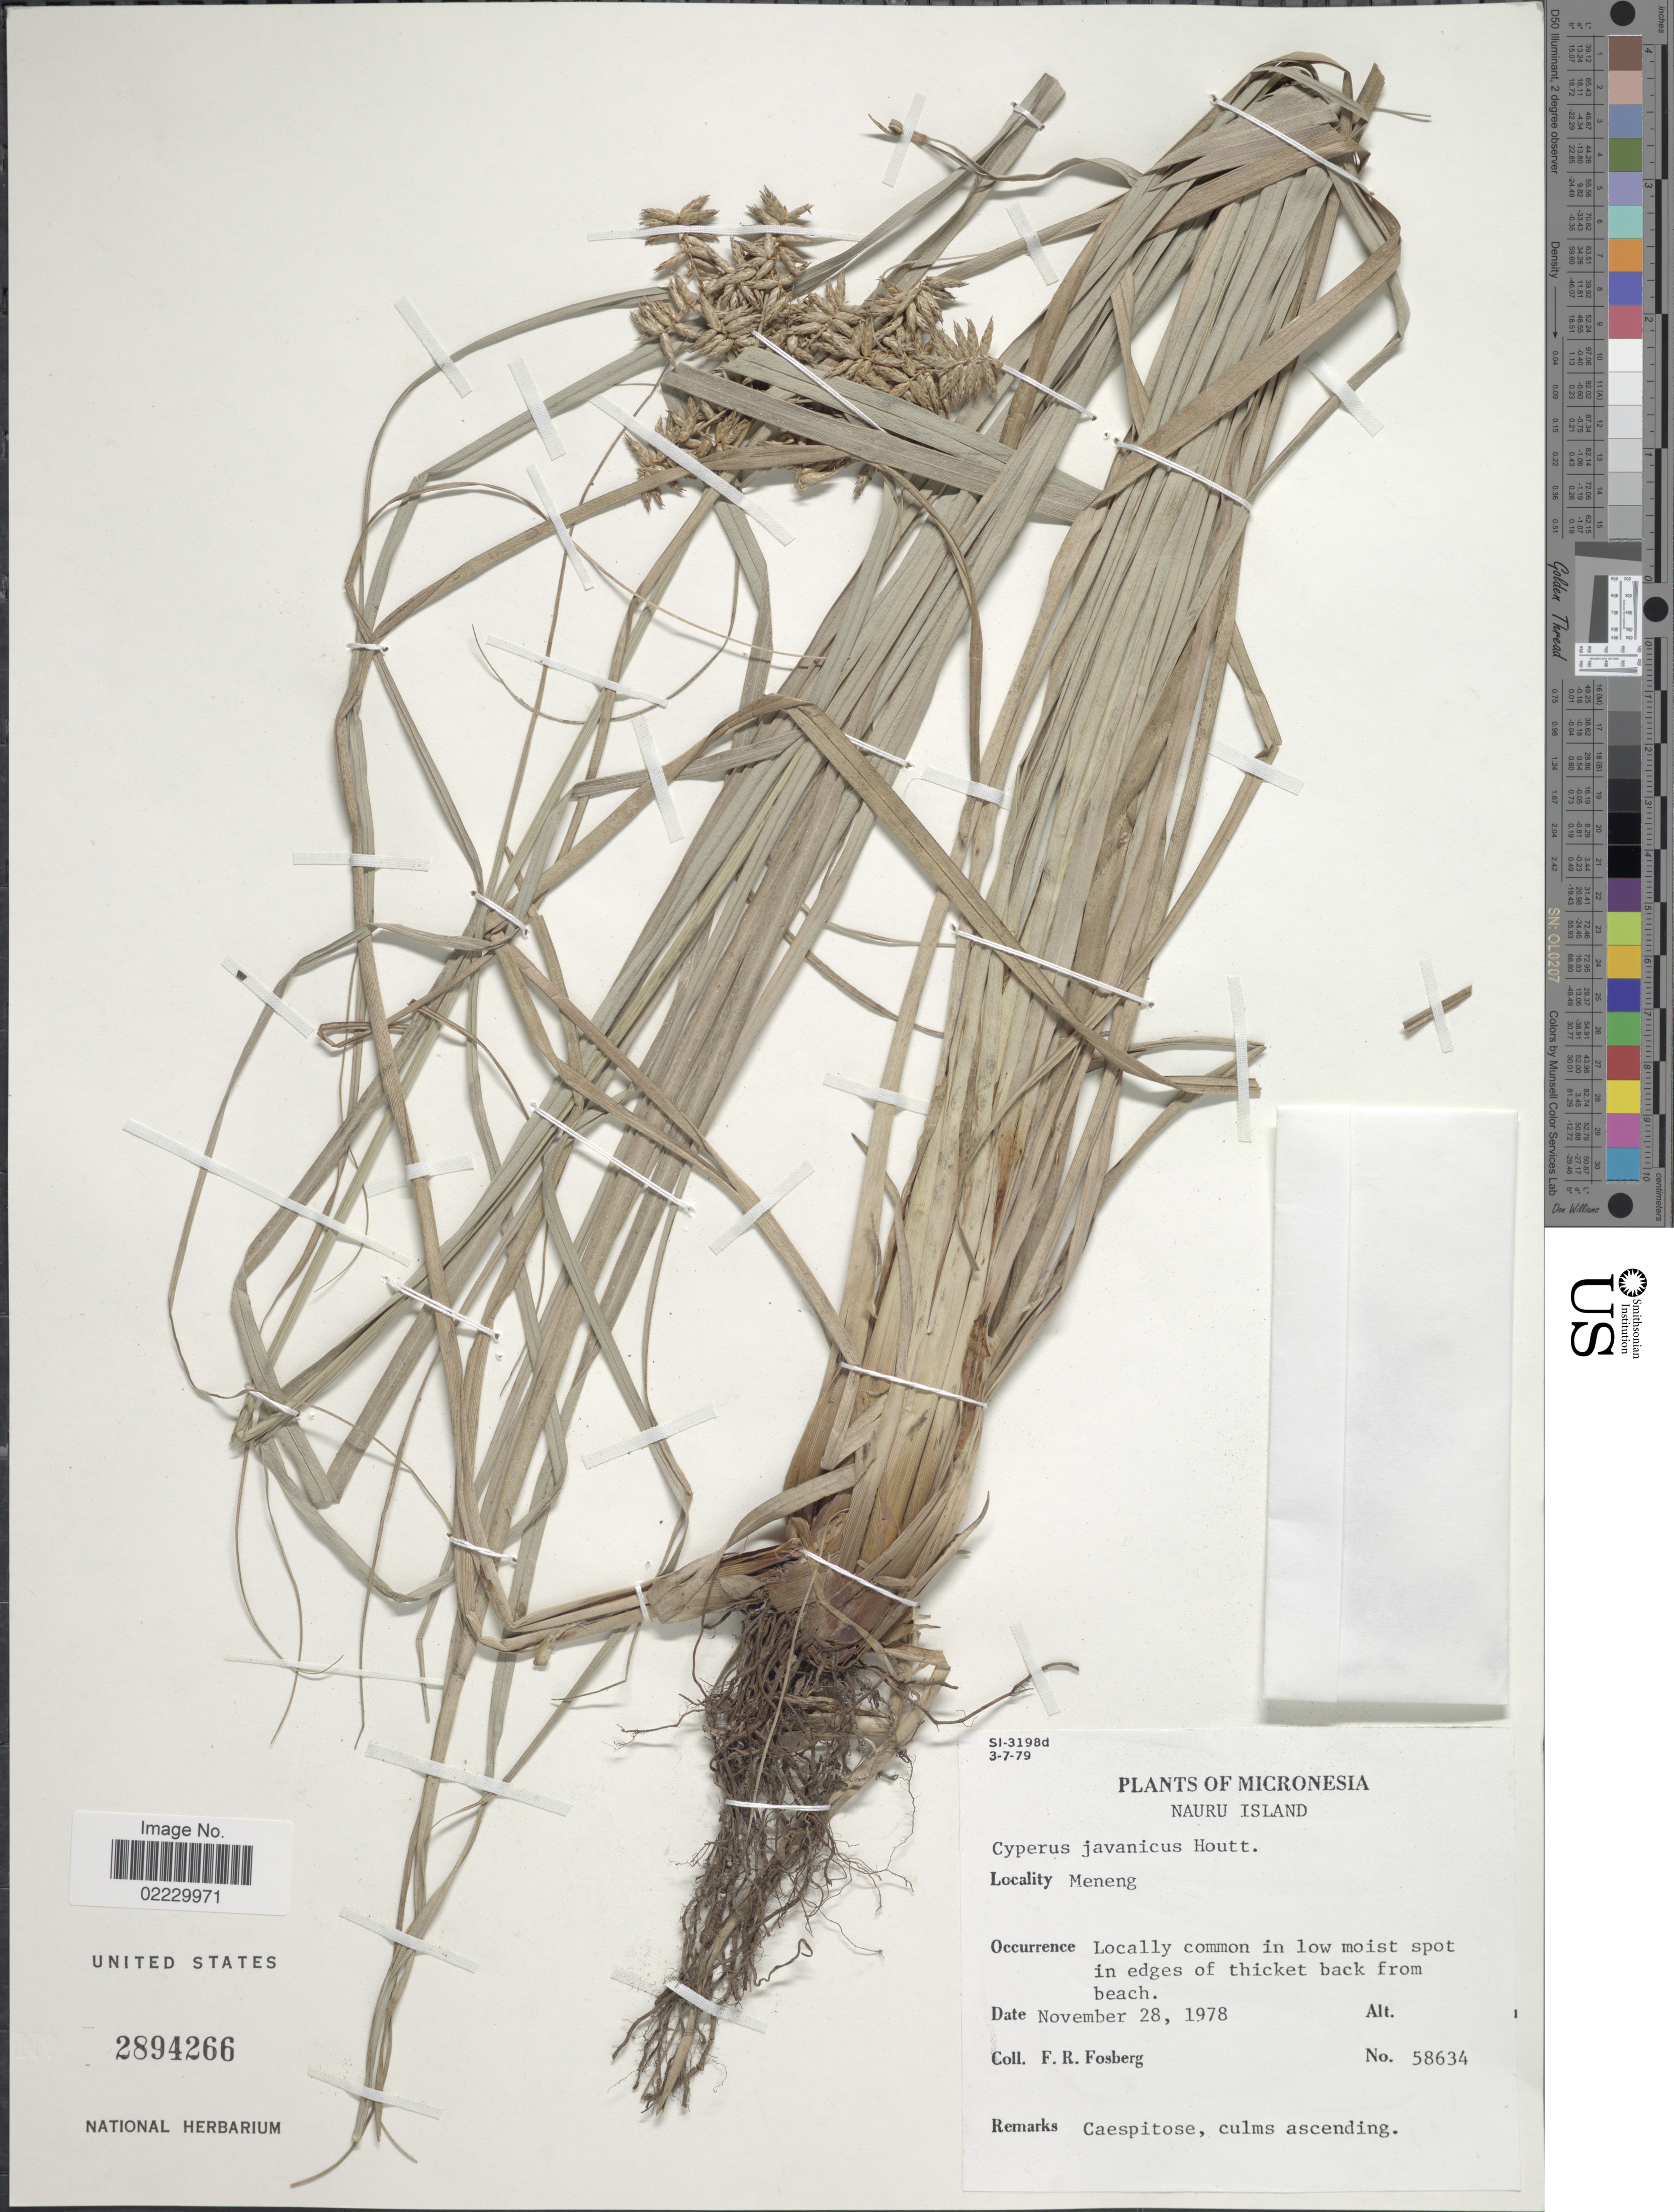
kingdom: Plantae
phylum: Tracheophyta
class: Liliopsida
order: Poales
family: Cyperaceae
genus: Cyperus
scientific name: Cyperus javanicus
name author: Houtt.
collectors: F. R. Fosberg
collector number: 58634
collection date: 1978-11-28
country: Nauru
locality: Micronesia, Meneng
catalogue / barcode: US 2894266